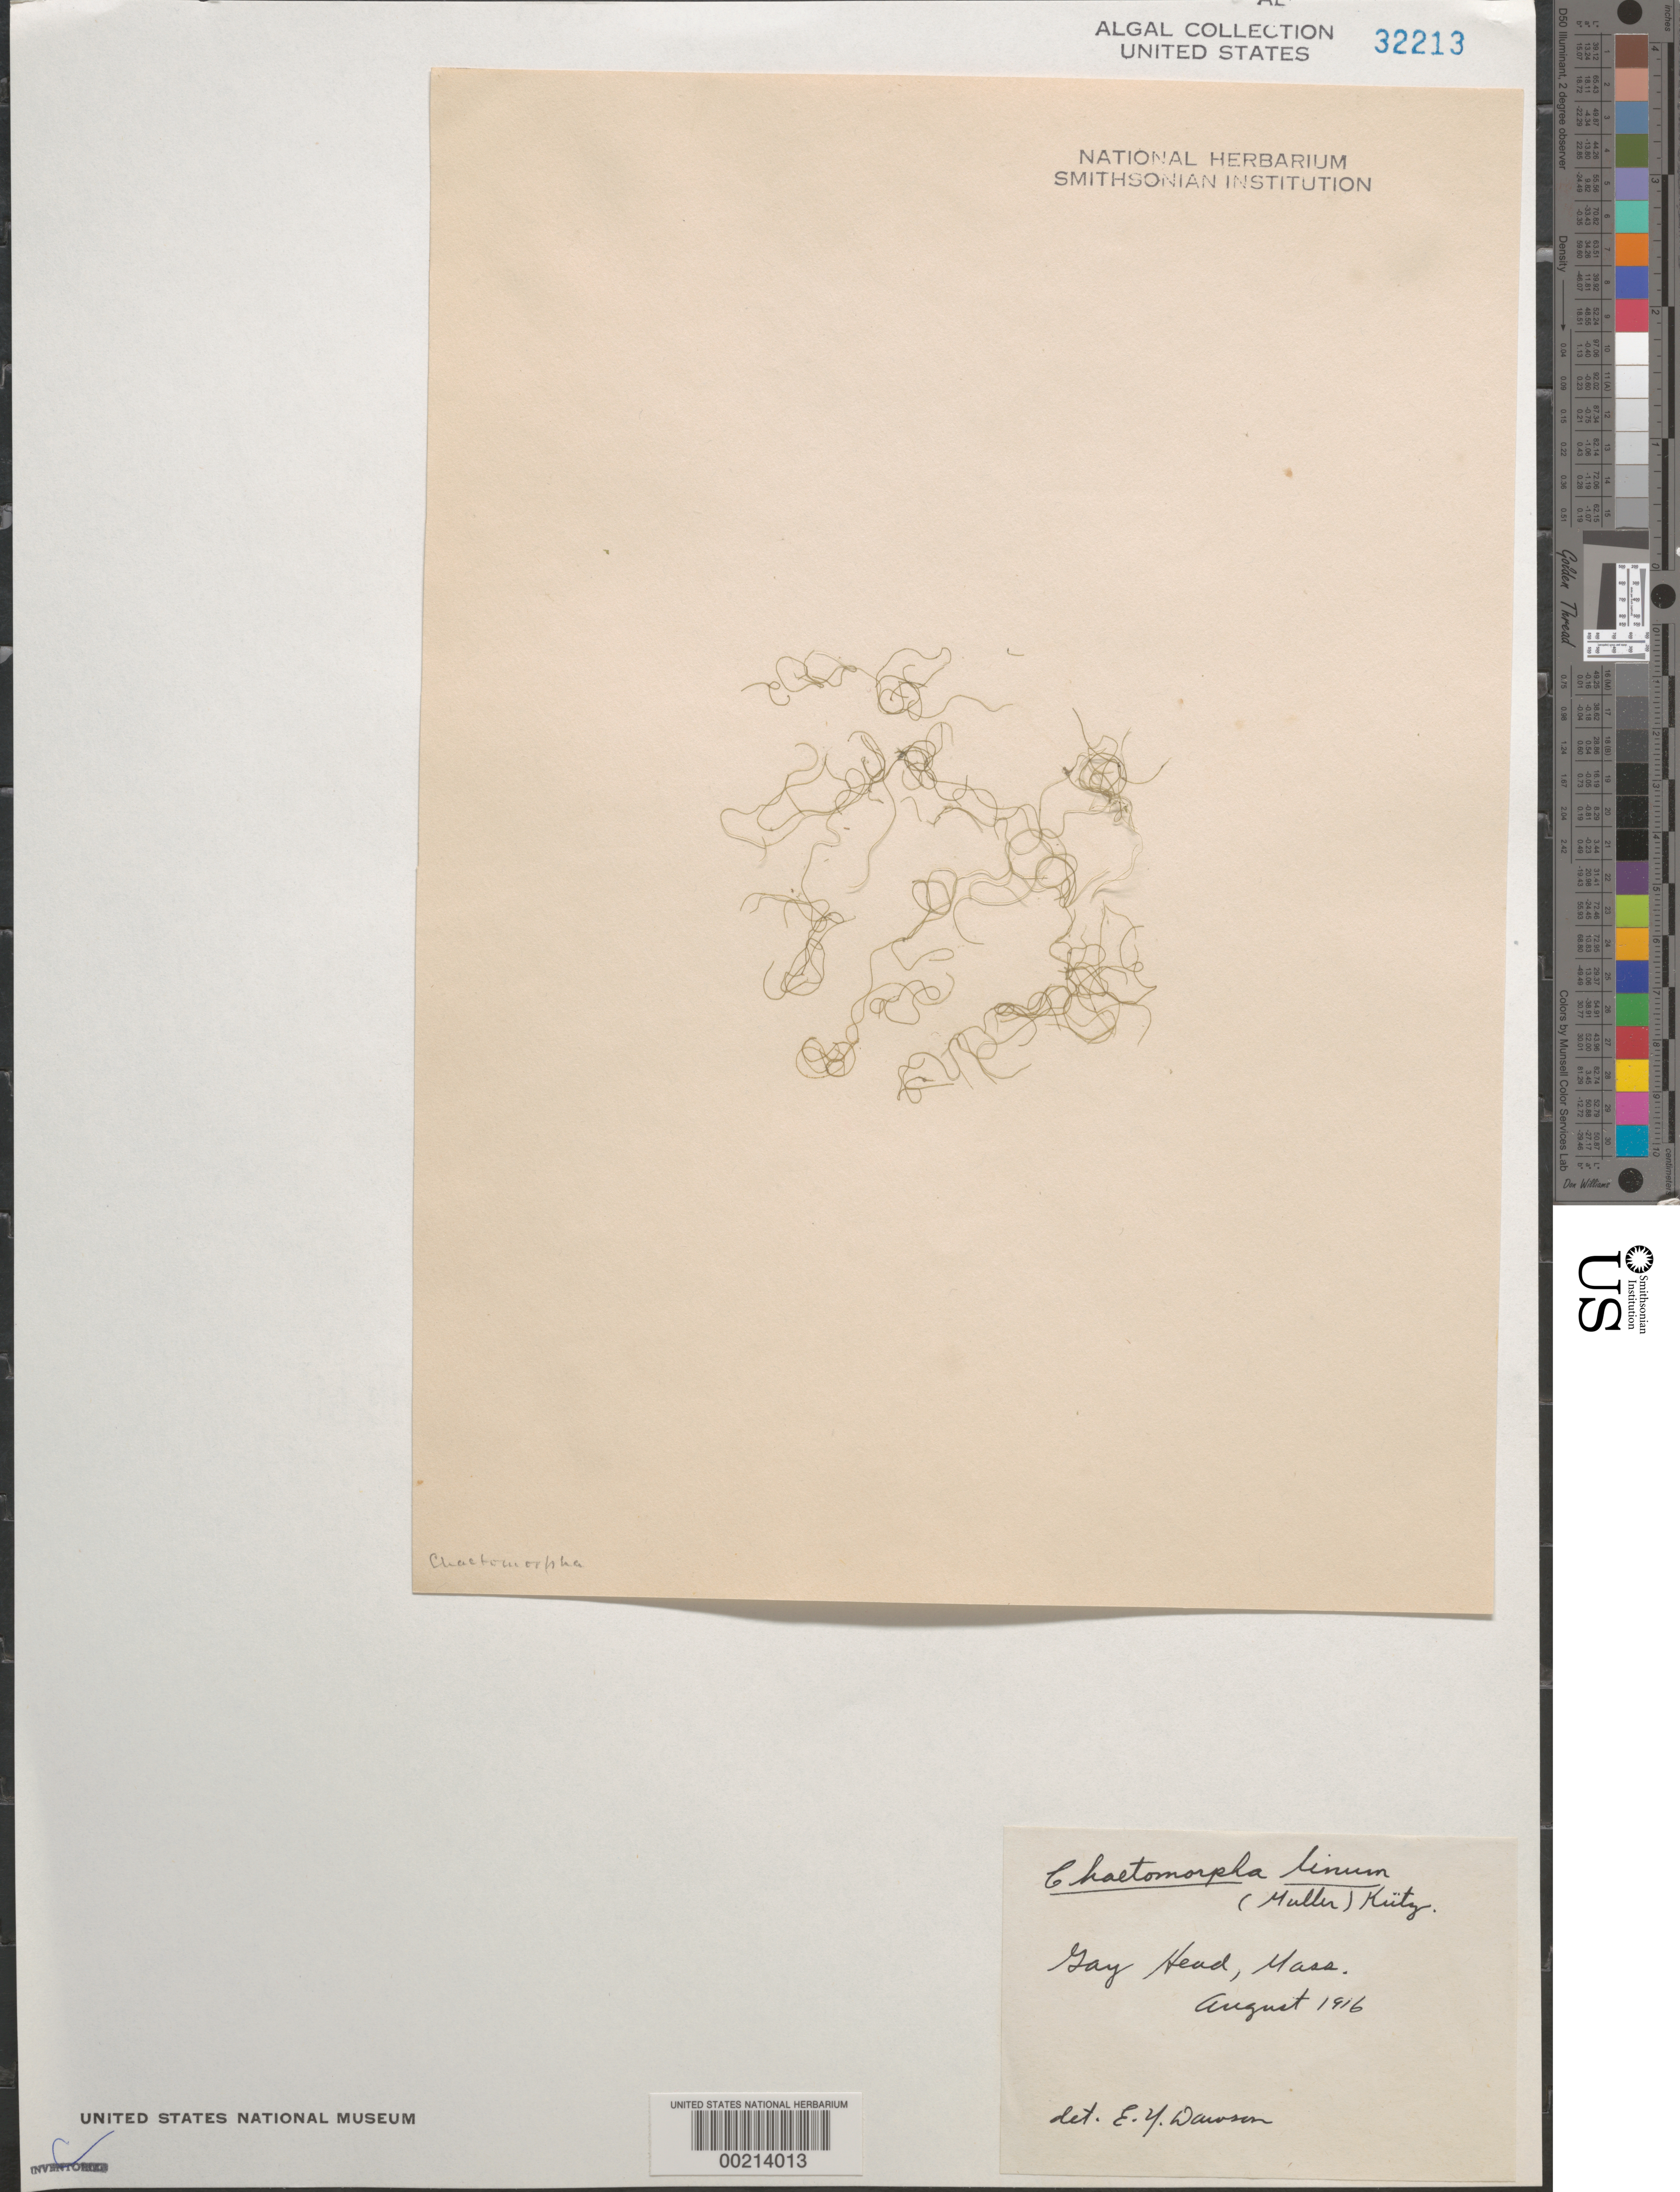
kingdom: Plantae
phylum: Chlorophyta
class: Ulvophyceae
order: Cladophorales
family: Cladophoraceae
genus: Chaetomorpha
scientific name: Chaetomorpha linum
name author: (O.F. Muell.) Kütz.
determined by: Dawson, E. Y.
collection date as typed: Aug 1916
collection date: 1916-08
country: United States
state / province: Massachusetts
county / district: Dukes County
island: Martha's Vineyard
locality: Gay Head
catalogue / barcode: US 32213